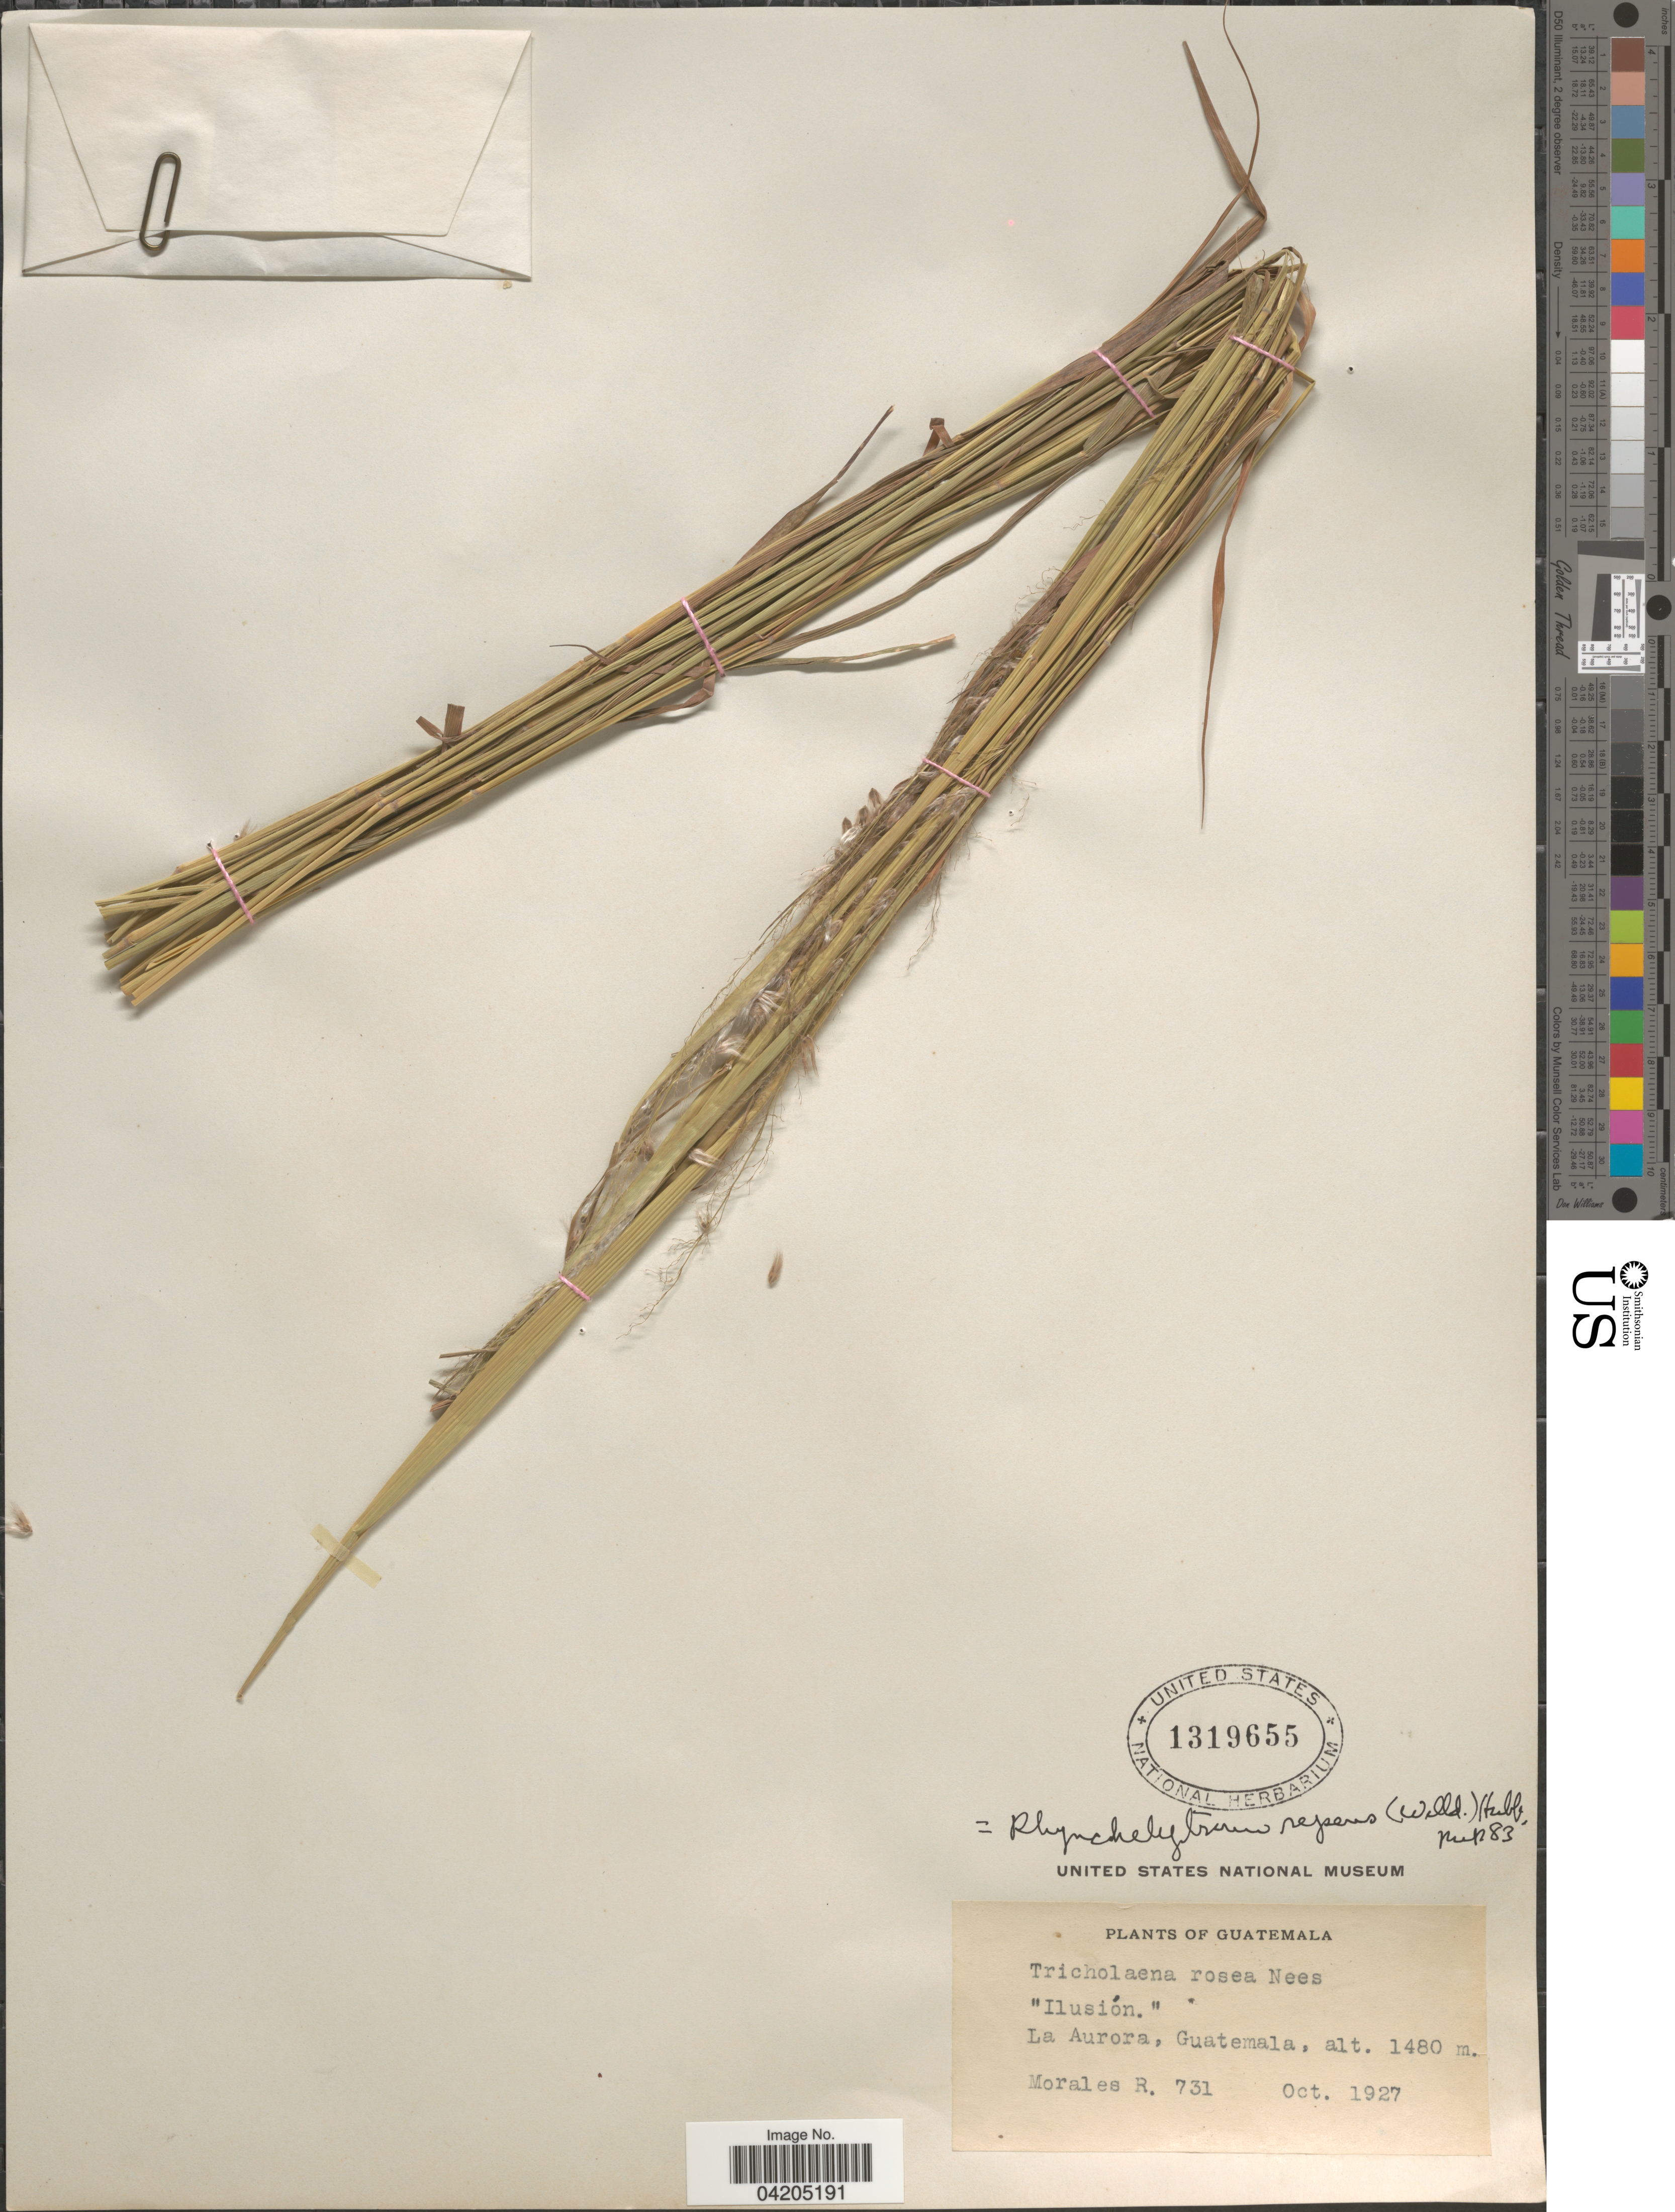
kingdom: Plantae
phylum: Tracheophyta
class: Liliopsida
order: Poales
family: Poaceae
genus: Melinis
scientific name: Melinis repens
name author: (Willd.) Zizka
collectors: R. Morales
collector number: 731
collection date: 1927-10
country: Guatemala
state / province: Guatemala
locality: Ilusión.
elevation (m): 1480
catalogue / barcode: US 1319655